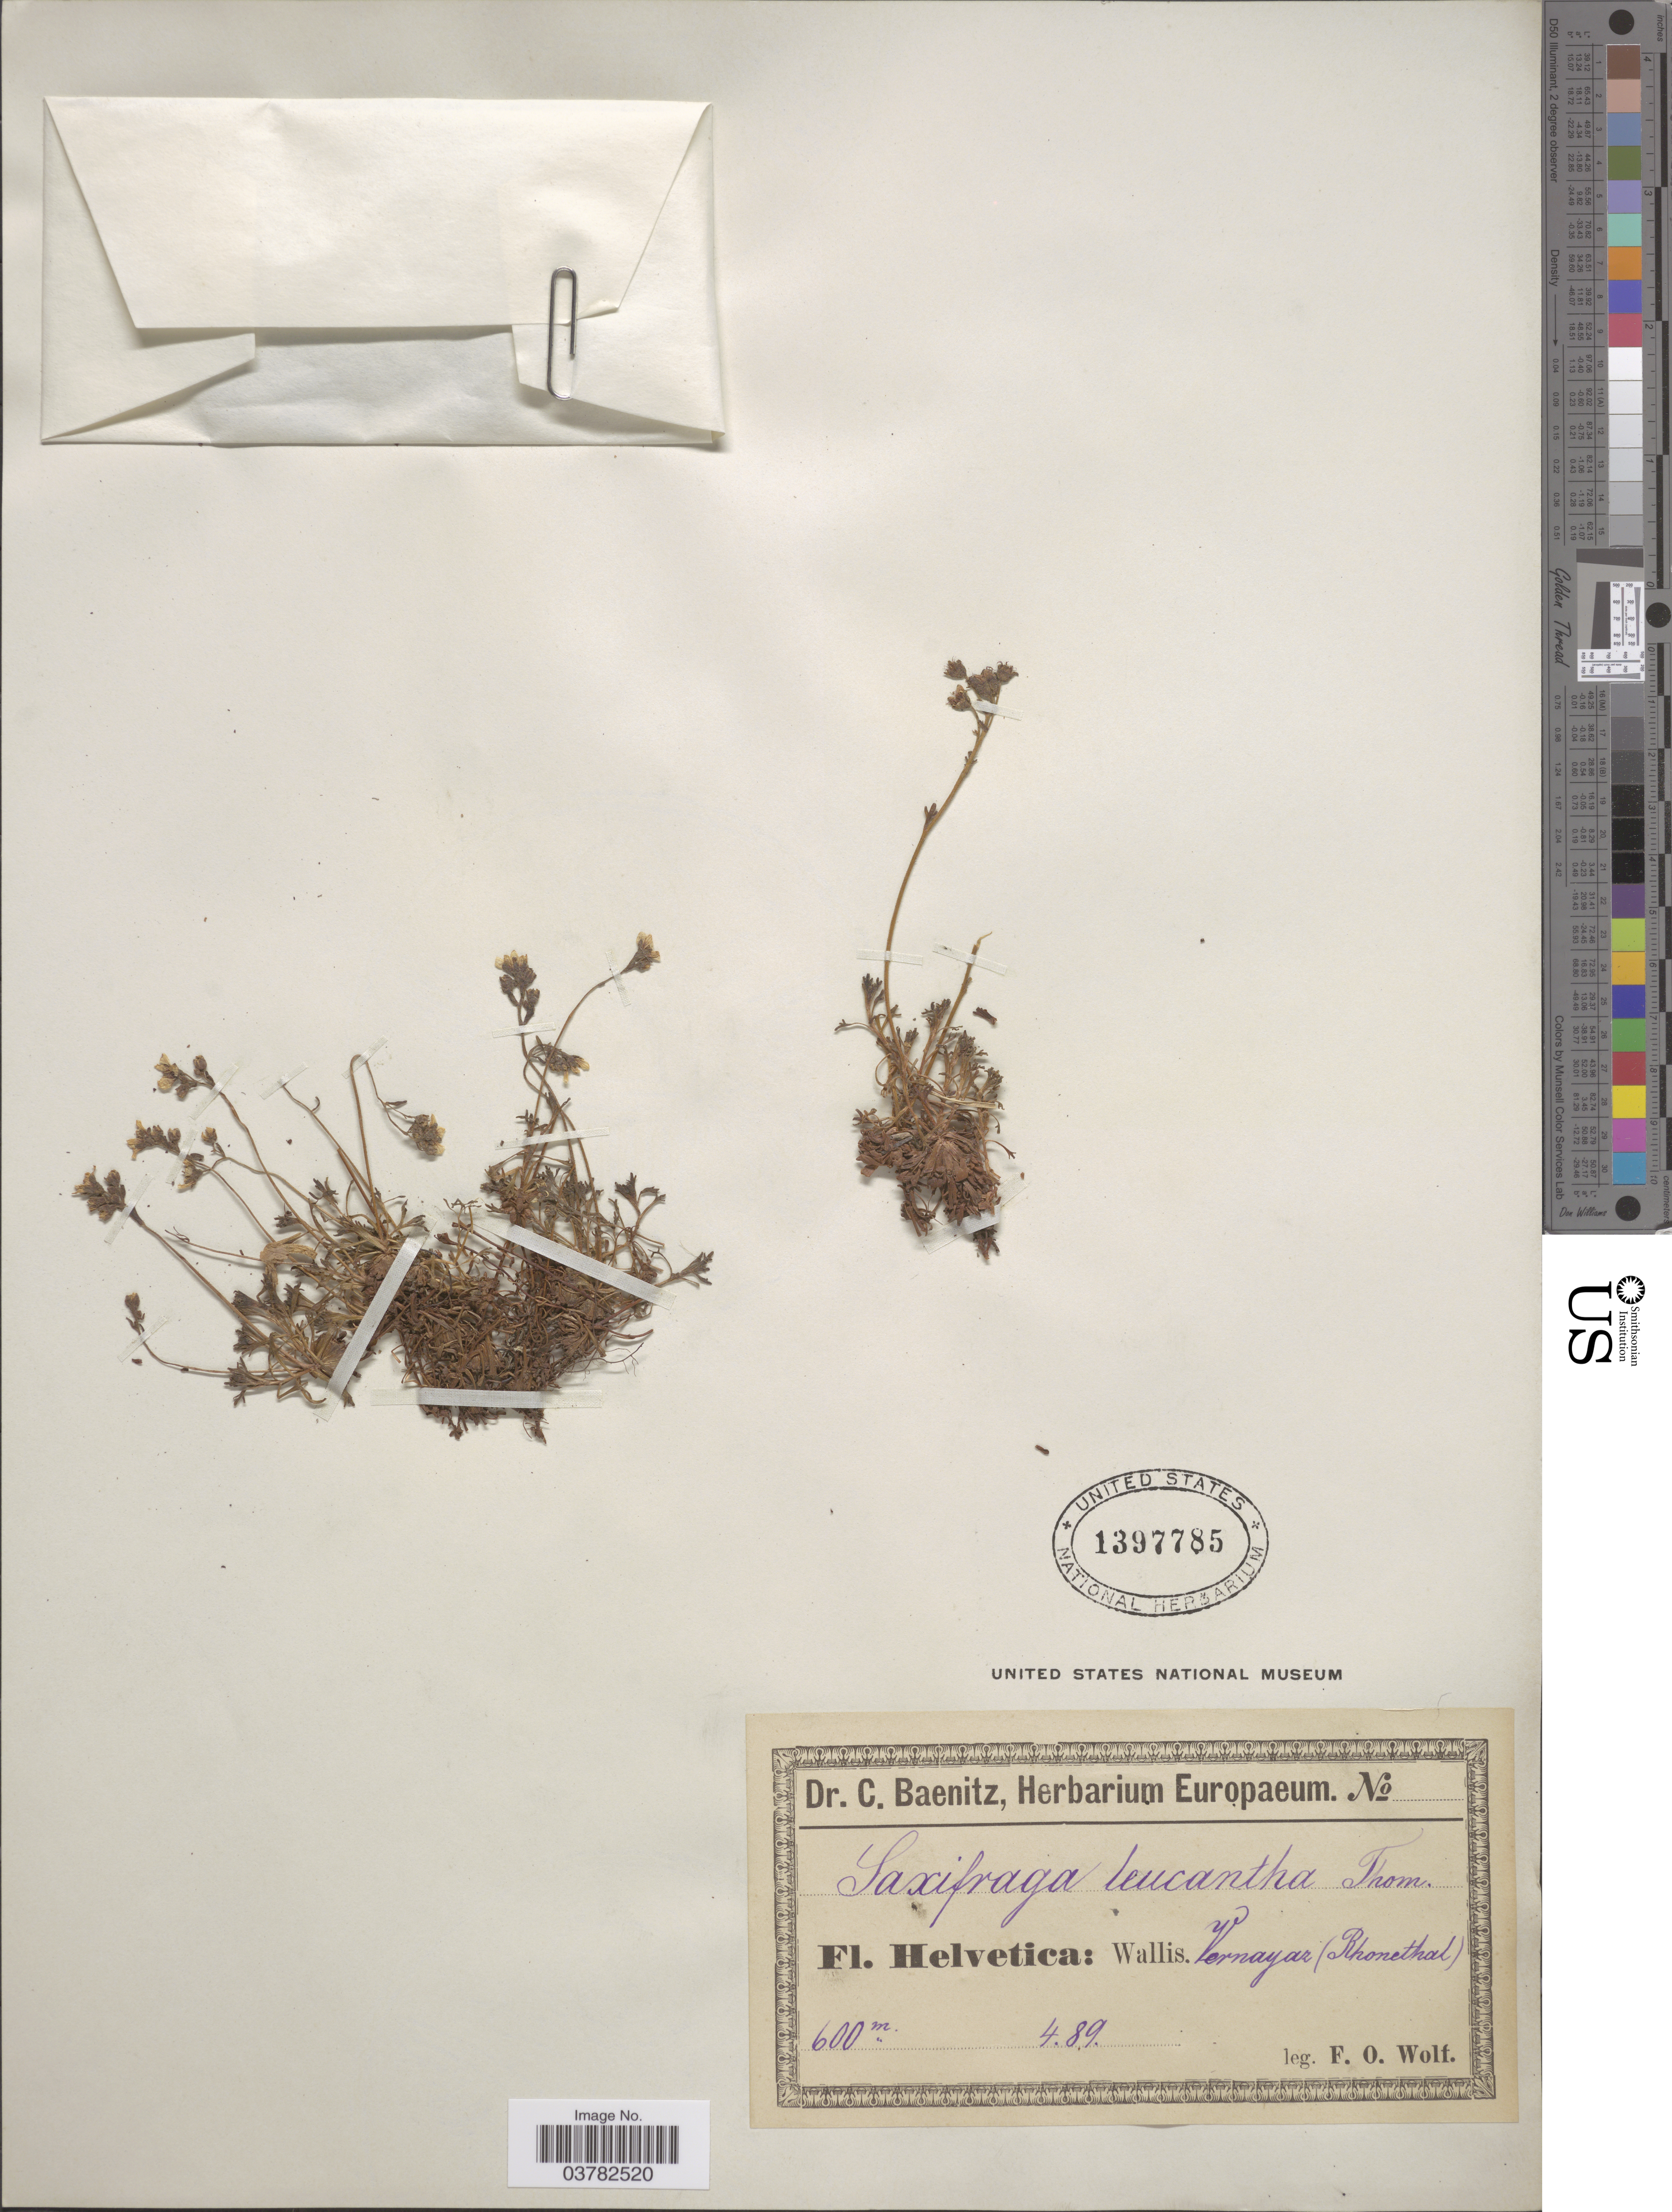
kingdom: Plantae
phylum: Tracheophyta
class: Magnoliopsida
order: Saxifragales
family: Saxifragaceae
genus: Saxifraga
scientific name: Saxifraga leucantha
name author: ex Sternb.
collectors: F. Wolf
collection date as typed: Transcribed d/m/y: /4/89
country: Switzerland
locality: Helvetica: Wallis. Vernayaz (Rhonethal).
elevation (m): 600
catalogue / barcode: US 1397785